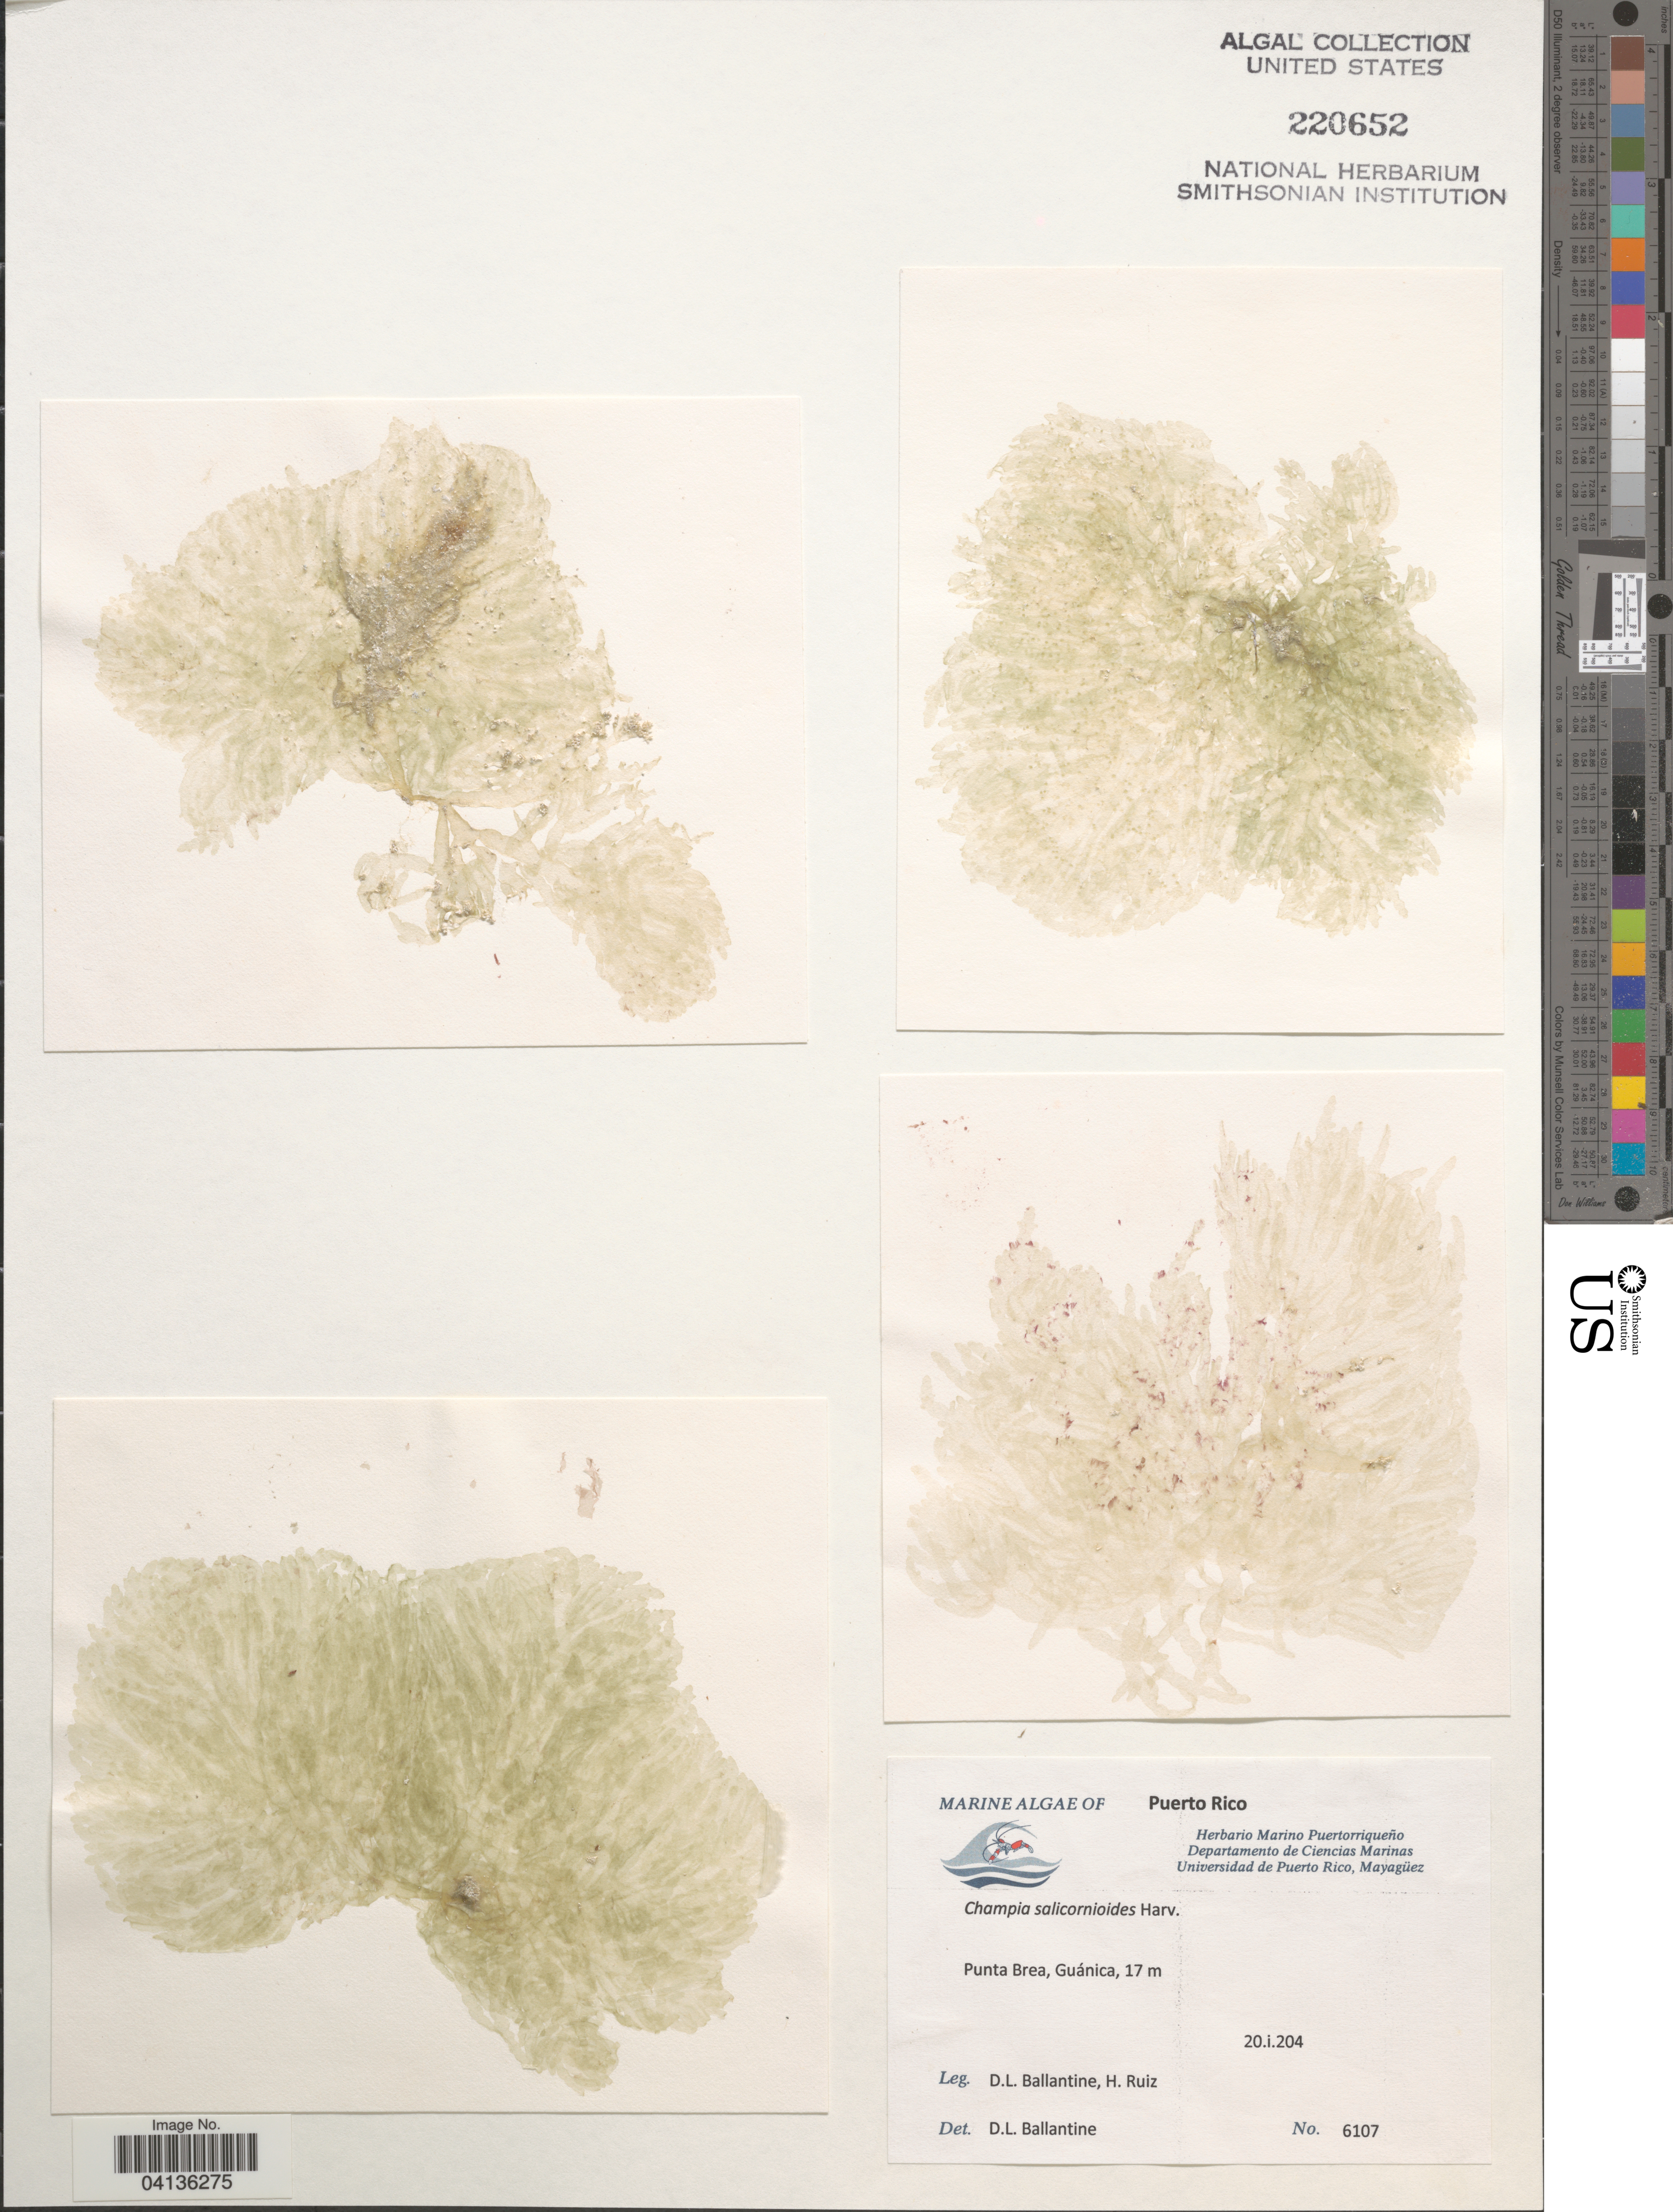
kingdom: Plantae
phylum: Rhodophyta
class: Florideophyceae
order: Rhodymeniales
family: Champiaceae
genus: Champia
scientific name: Champia salicornioides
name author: Harv.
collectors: D.L. Ballantine & H. Ruiz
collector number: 6107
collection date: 2004-01-20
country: Puerto Rico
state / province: Guánica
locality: Punta Brea.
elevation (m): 17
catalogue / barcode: US 220652